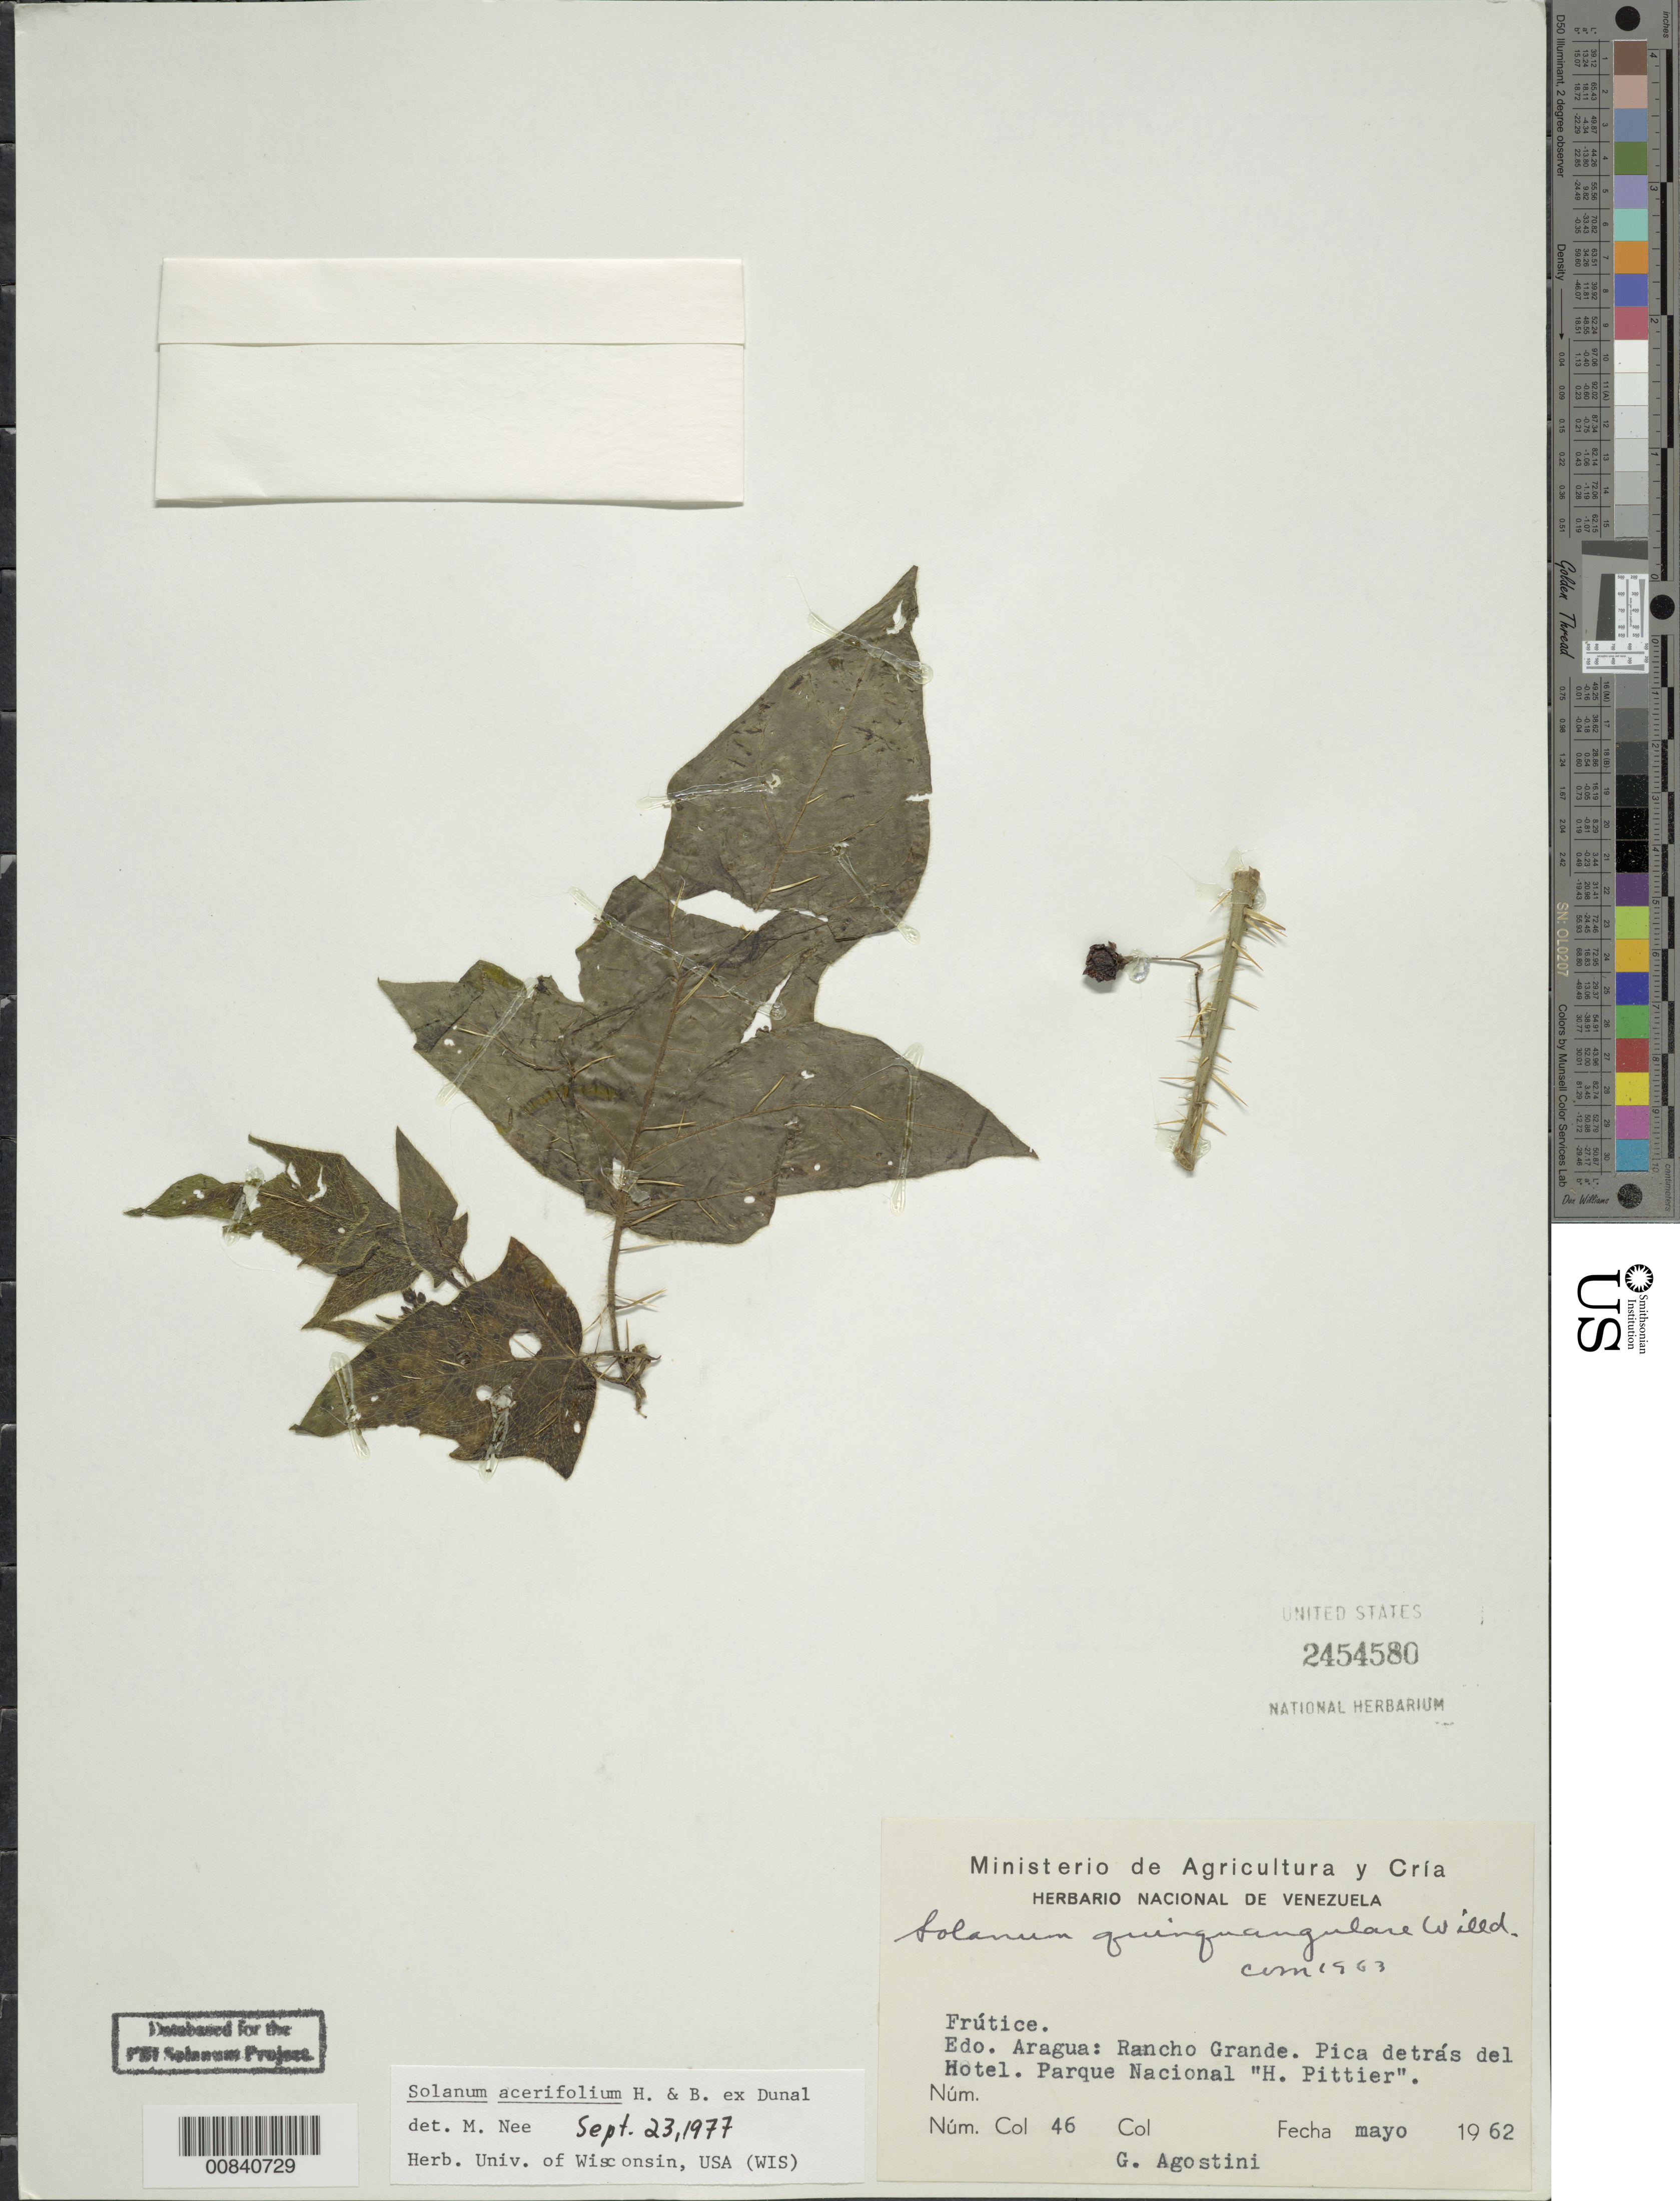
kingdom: Plantae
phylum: Tracheophyta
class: Magnoliopsida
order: Solanales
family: Solanaceae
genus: Solanum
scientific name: Solanum acerifolium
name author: Humb. & Bonpl. ex Dunal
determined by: Nee, Michael H.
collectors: G. Agostini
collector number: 46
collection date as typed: May 1962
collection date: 1962-05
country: Venezuela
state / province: Aragua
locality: Rancho Grande. Pica detras del Hotel. Parque Nacional "H. Pittier".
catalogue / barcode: US 2454580